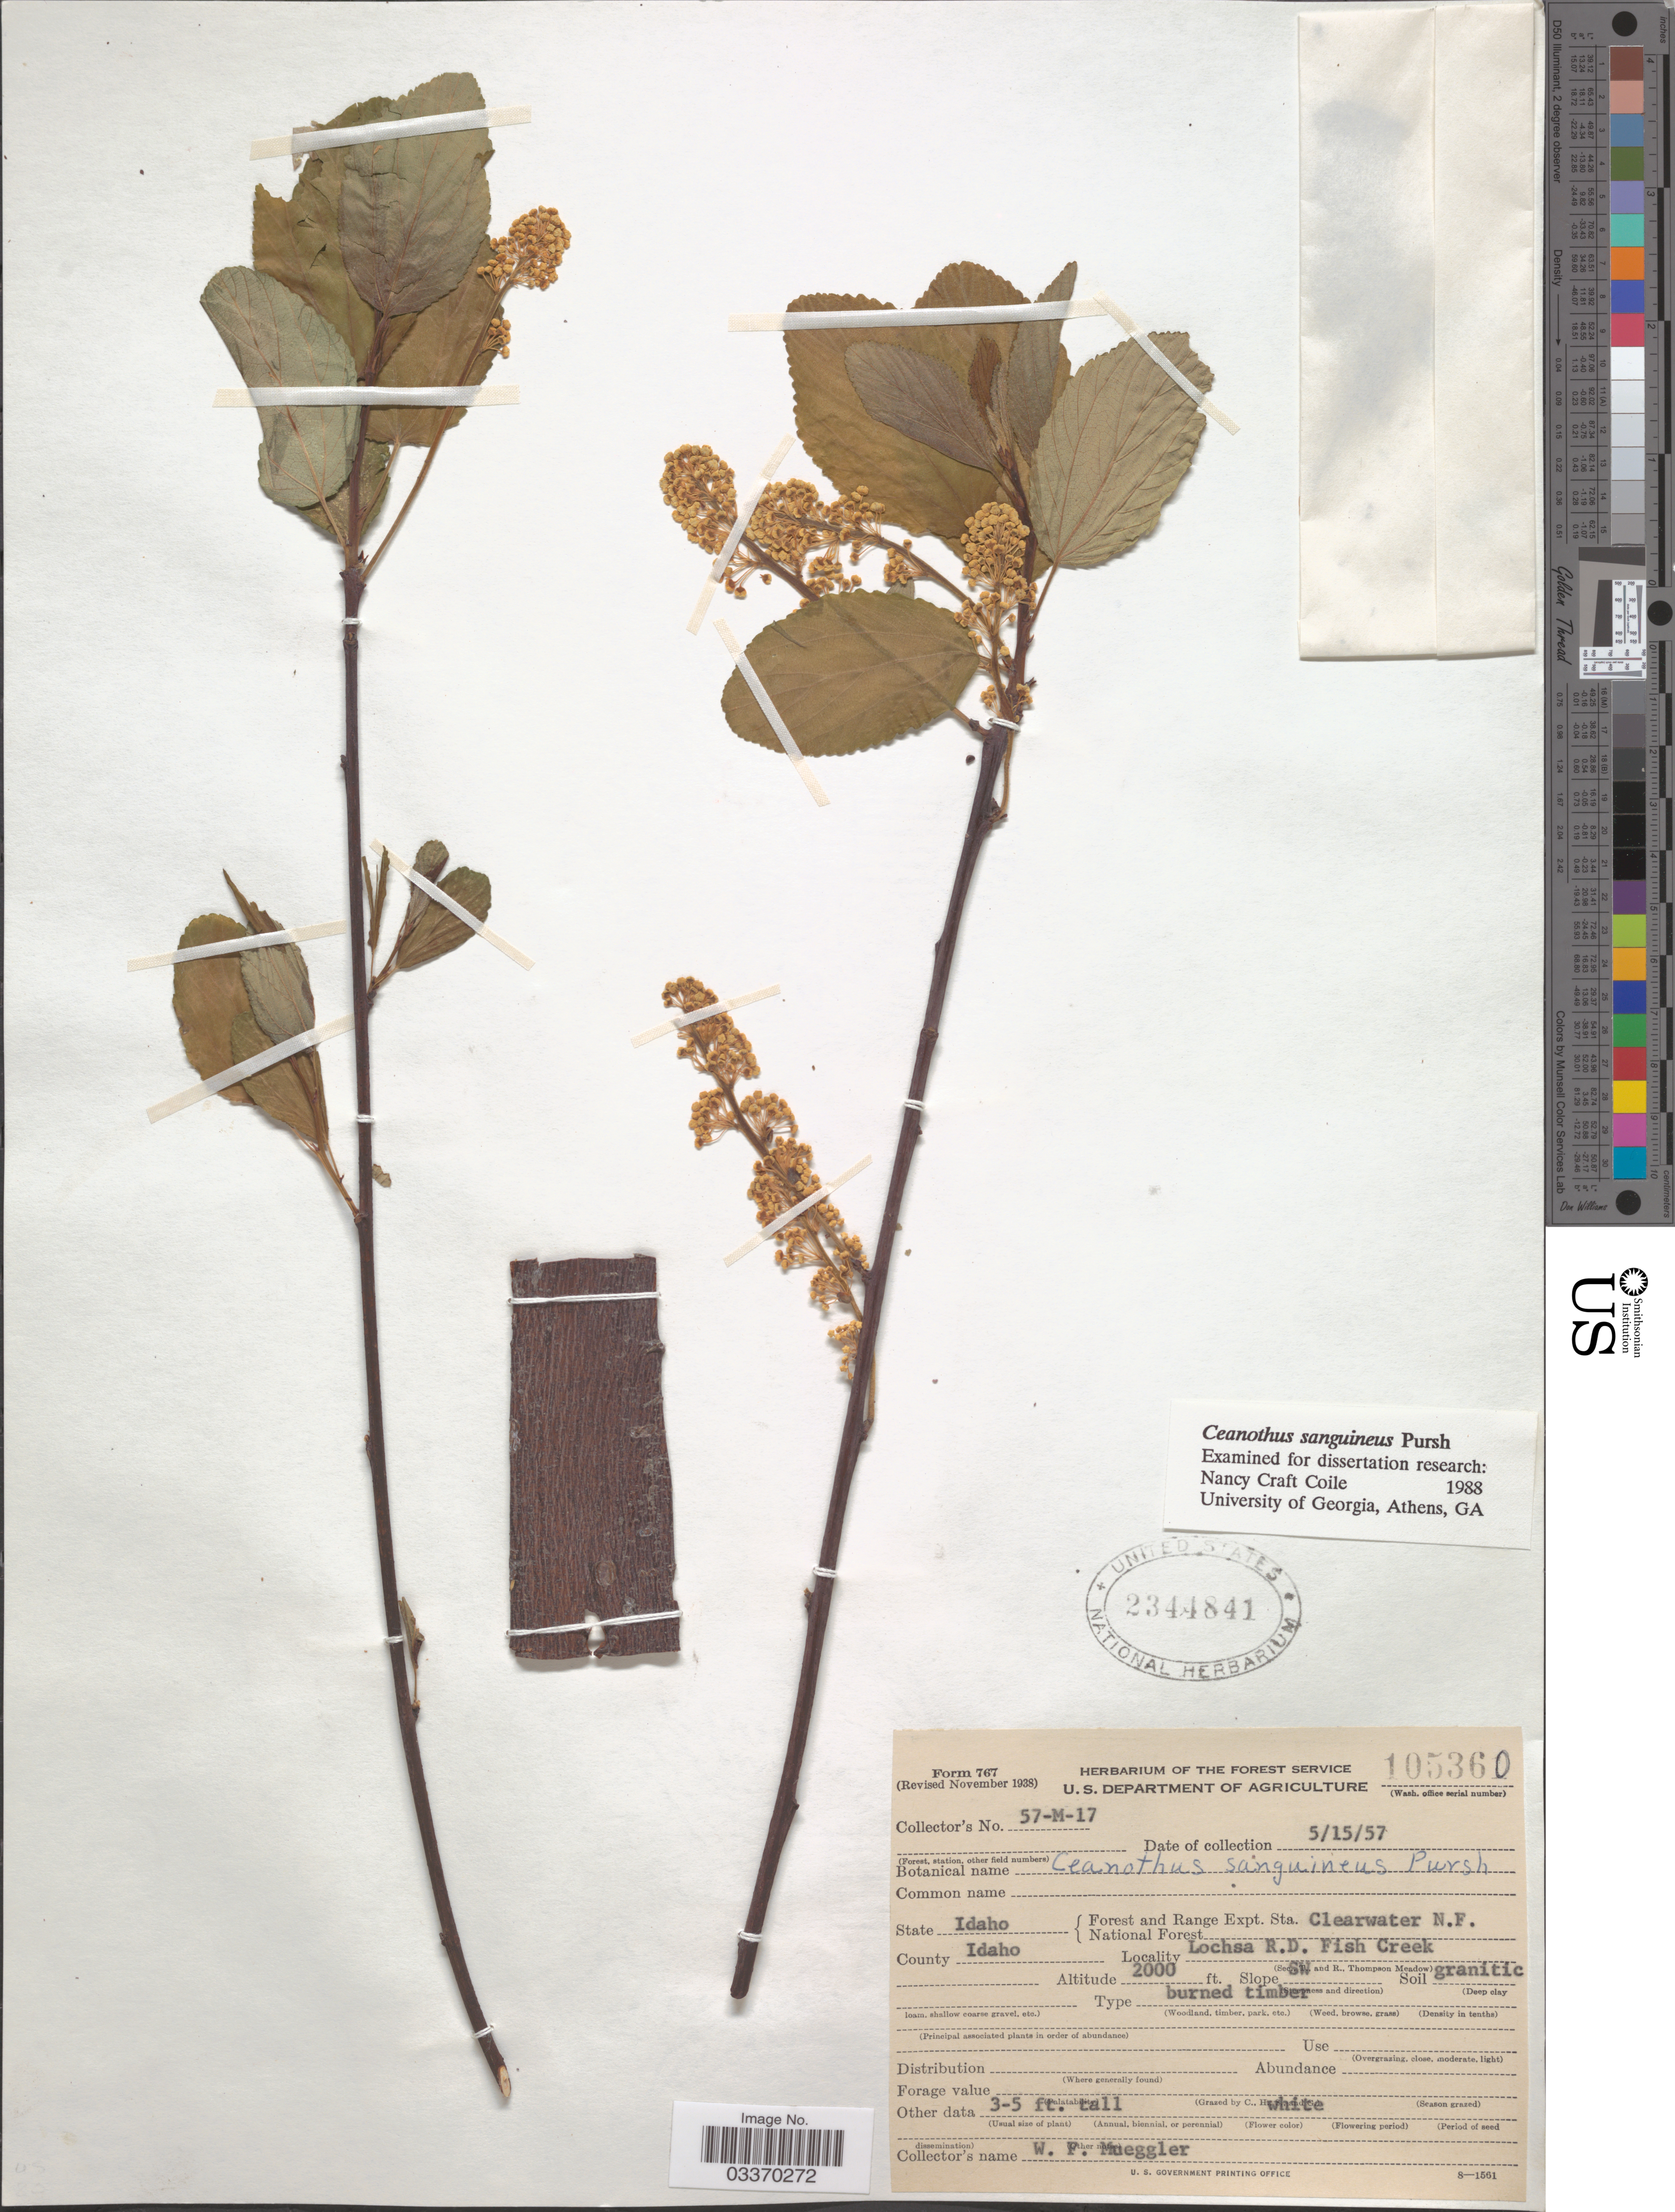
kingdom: Plantae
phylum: Tracheophyta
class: Magnoliopsida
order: Rosales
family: Rhamnaceae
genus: Ceanothus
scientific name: Ceanothus sanguineus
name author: Pursh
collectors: W. Mueggler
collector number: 57-M-17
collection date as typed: Transcribed d/m/y: 15/5/57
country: United States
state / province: Idaho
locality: Forest and Range Expt. Sta. [unsure placement] Clearwater N.F., Lochsa R.D. Fish Creek.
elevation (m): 610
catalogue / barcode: US 2344841